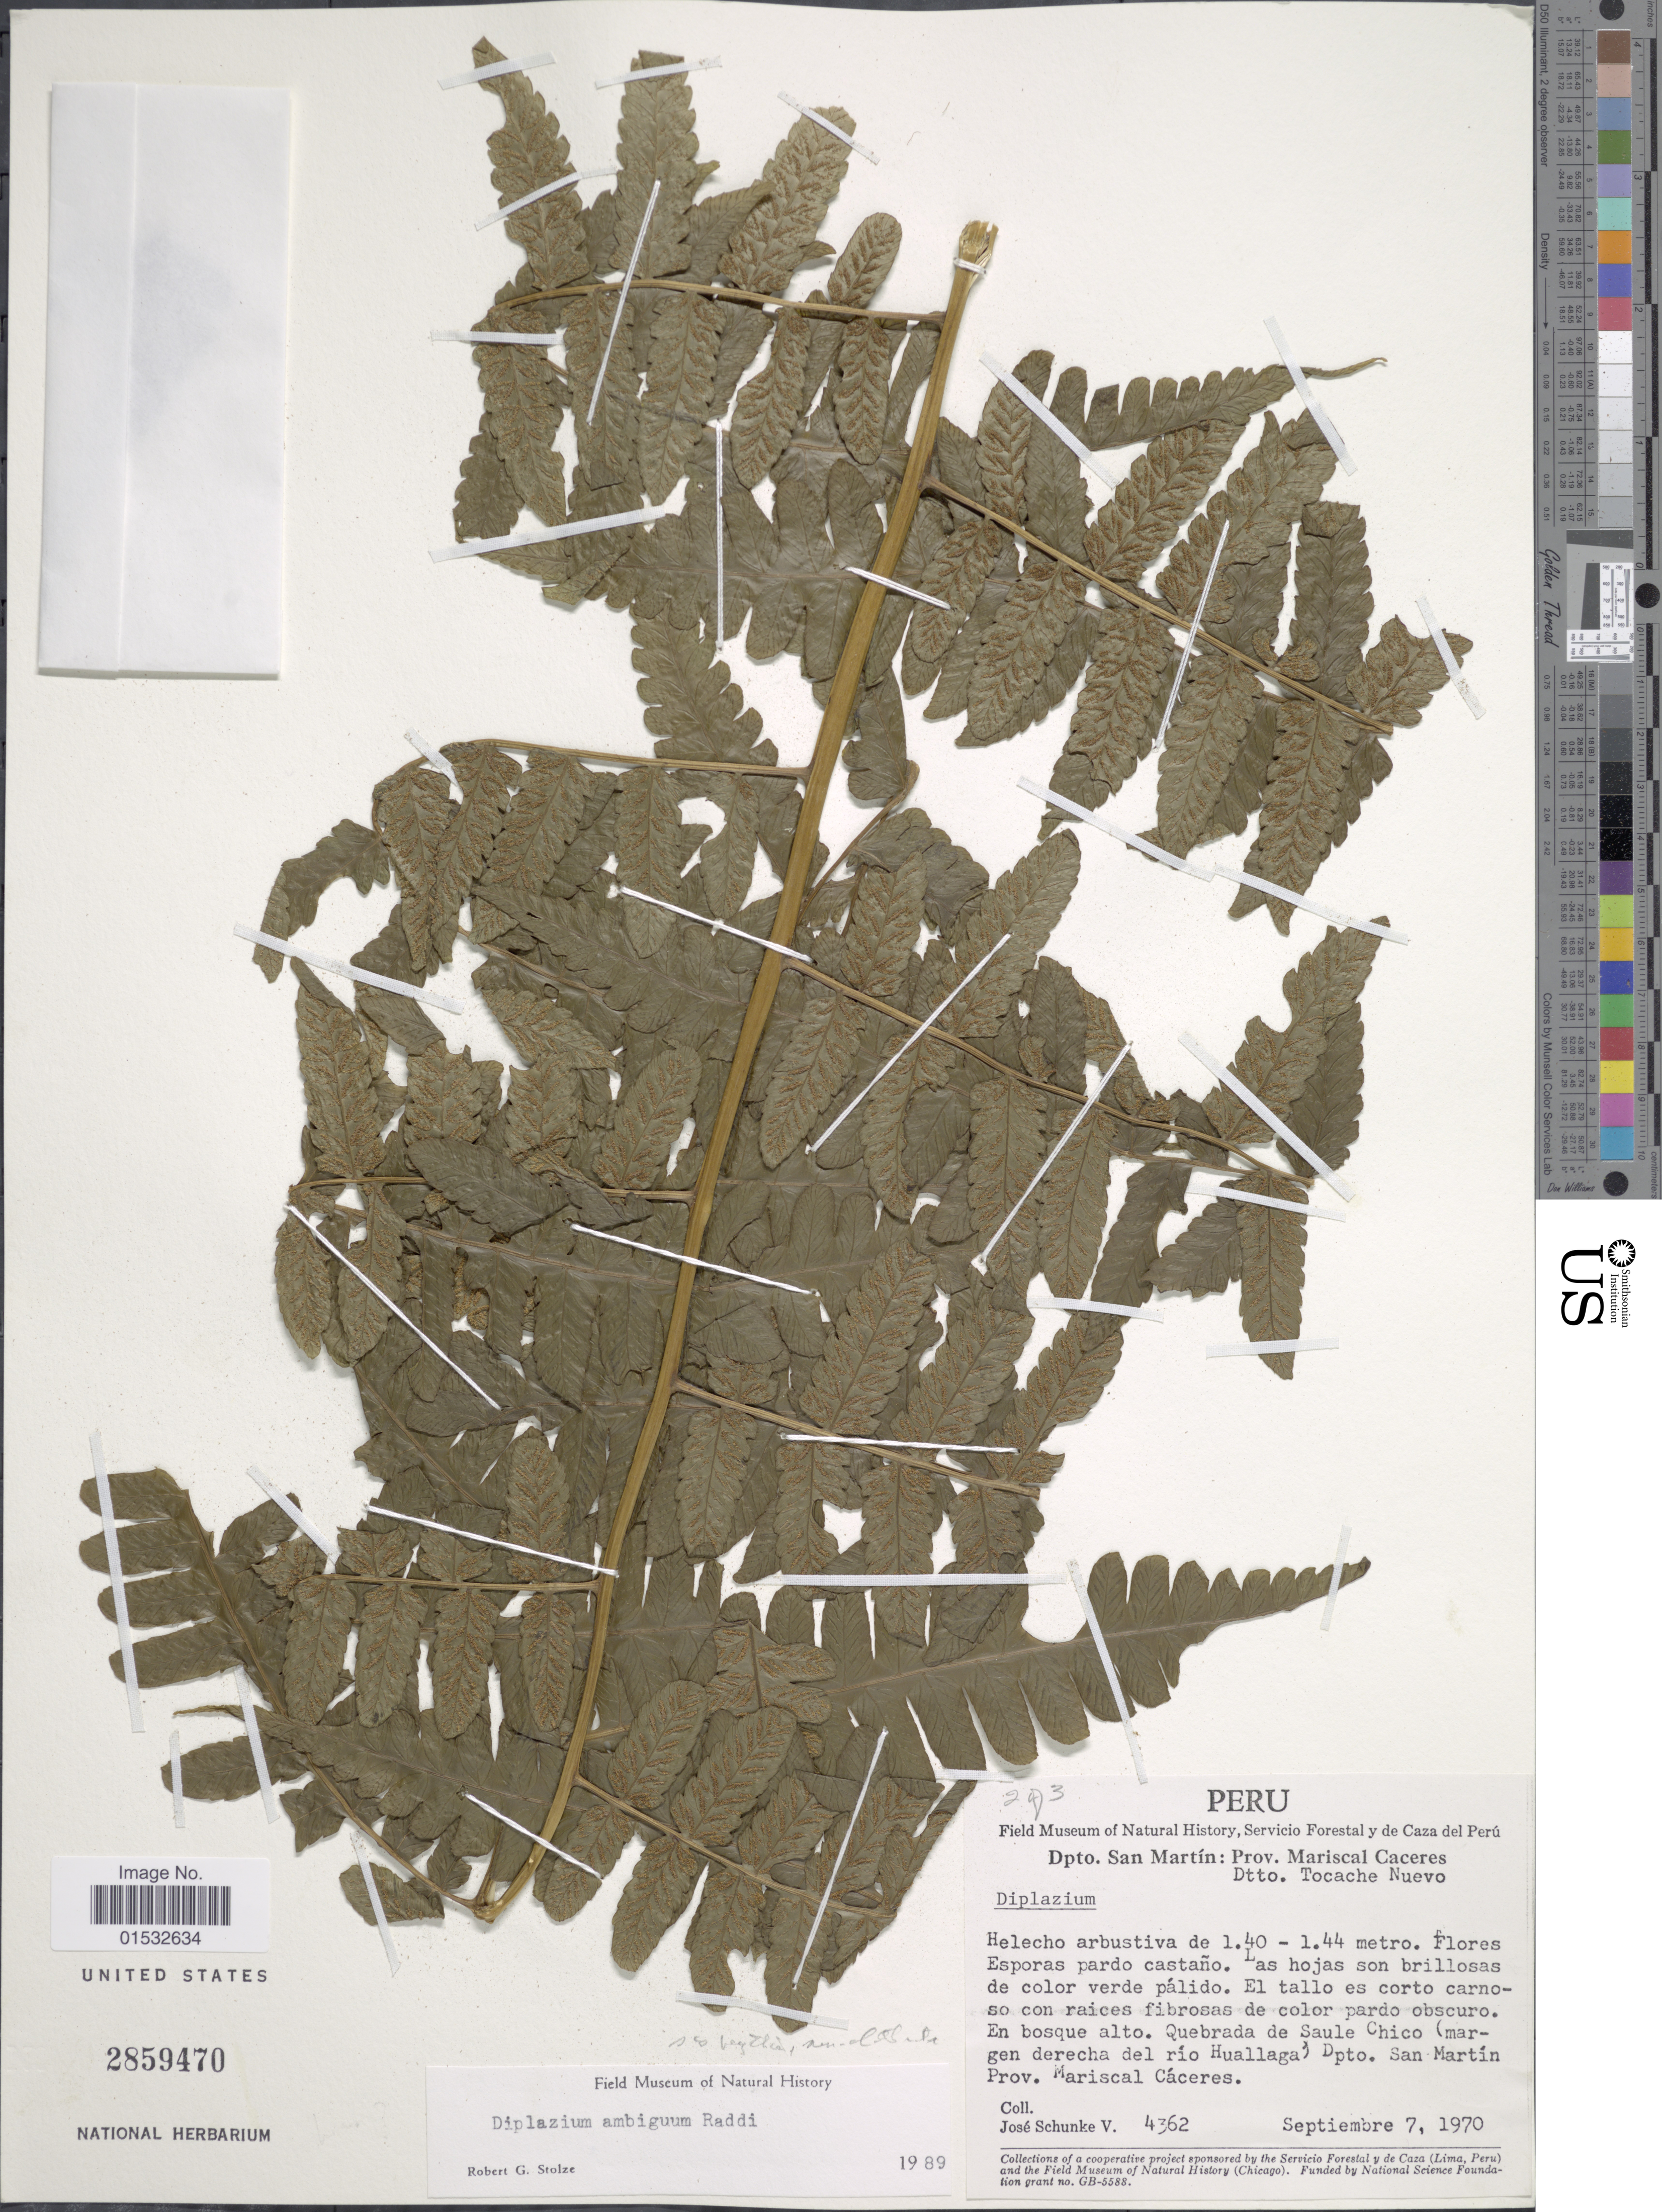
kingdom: Plantae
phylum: Tracheophyta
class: Polypodiopsida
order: Polypodiales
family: Athyriaceae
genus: Diplazium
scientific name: Diplazium ambiguum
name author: Raddi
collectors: J. Schunke Vigo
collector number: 4362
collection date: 1970-09-07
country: Peru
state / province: San Martín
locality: Prov. Mariscal Caceres. Dtto. Tocache Nuevo. Quebrada de Saule Chico (margen derecha del río Huallaga)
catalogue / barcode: US 2859470